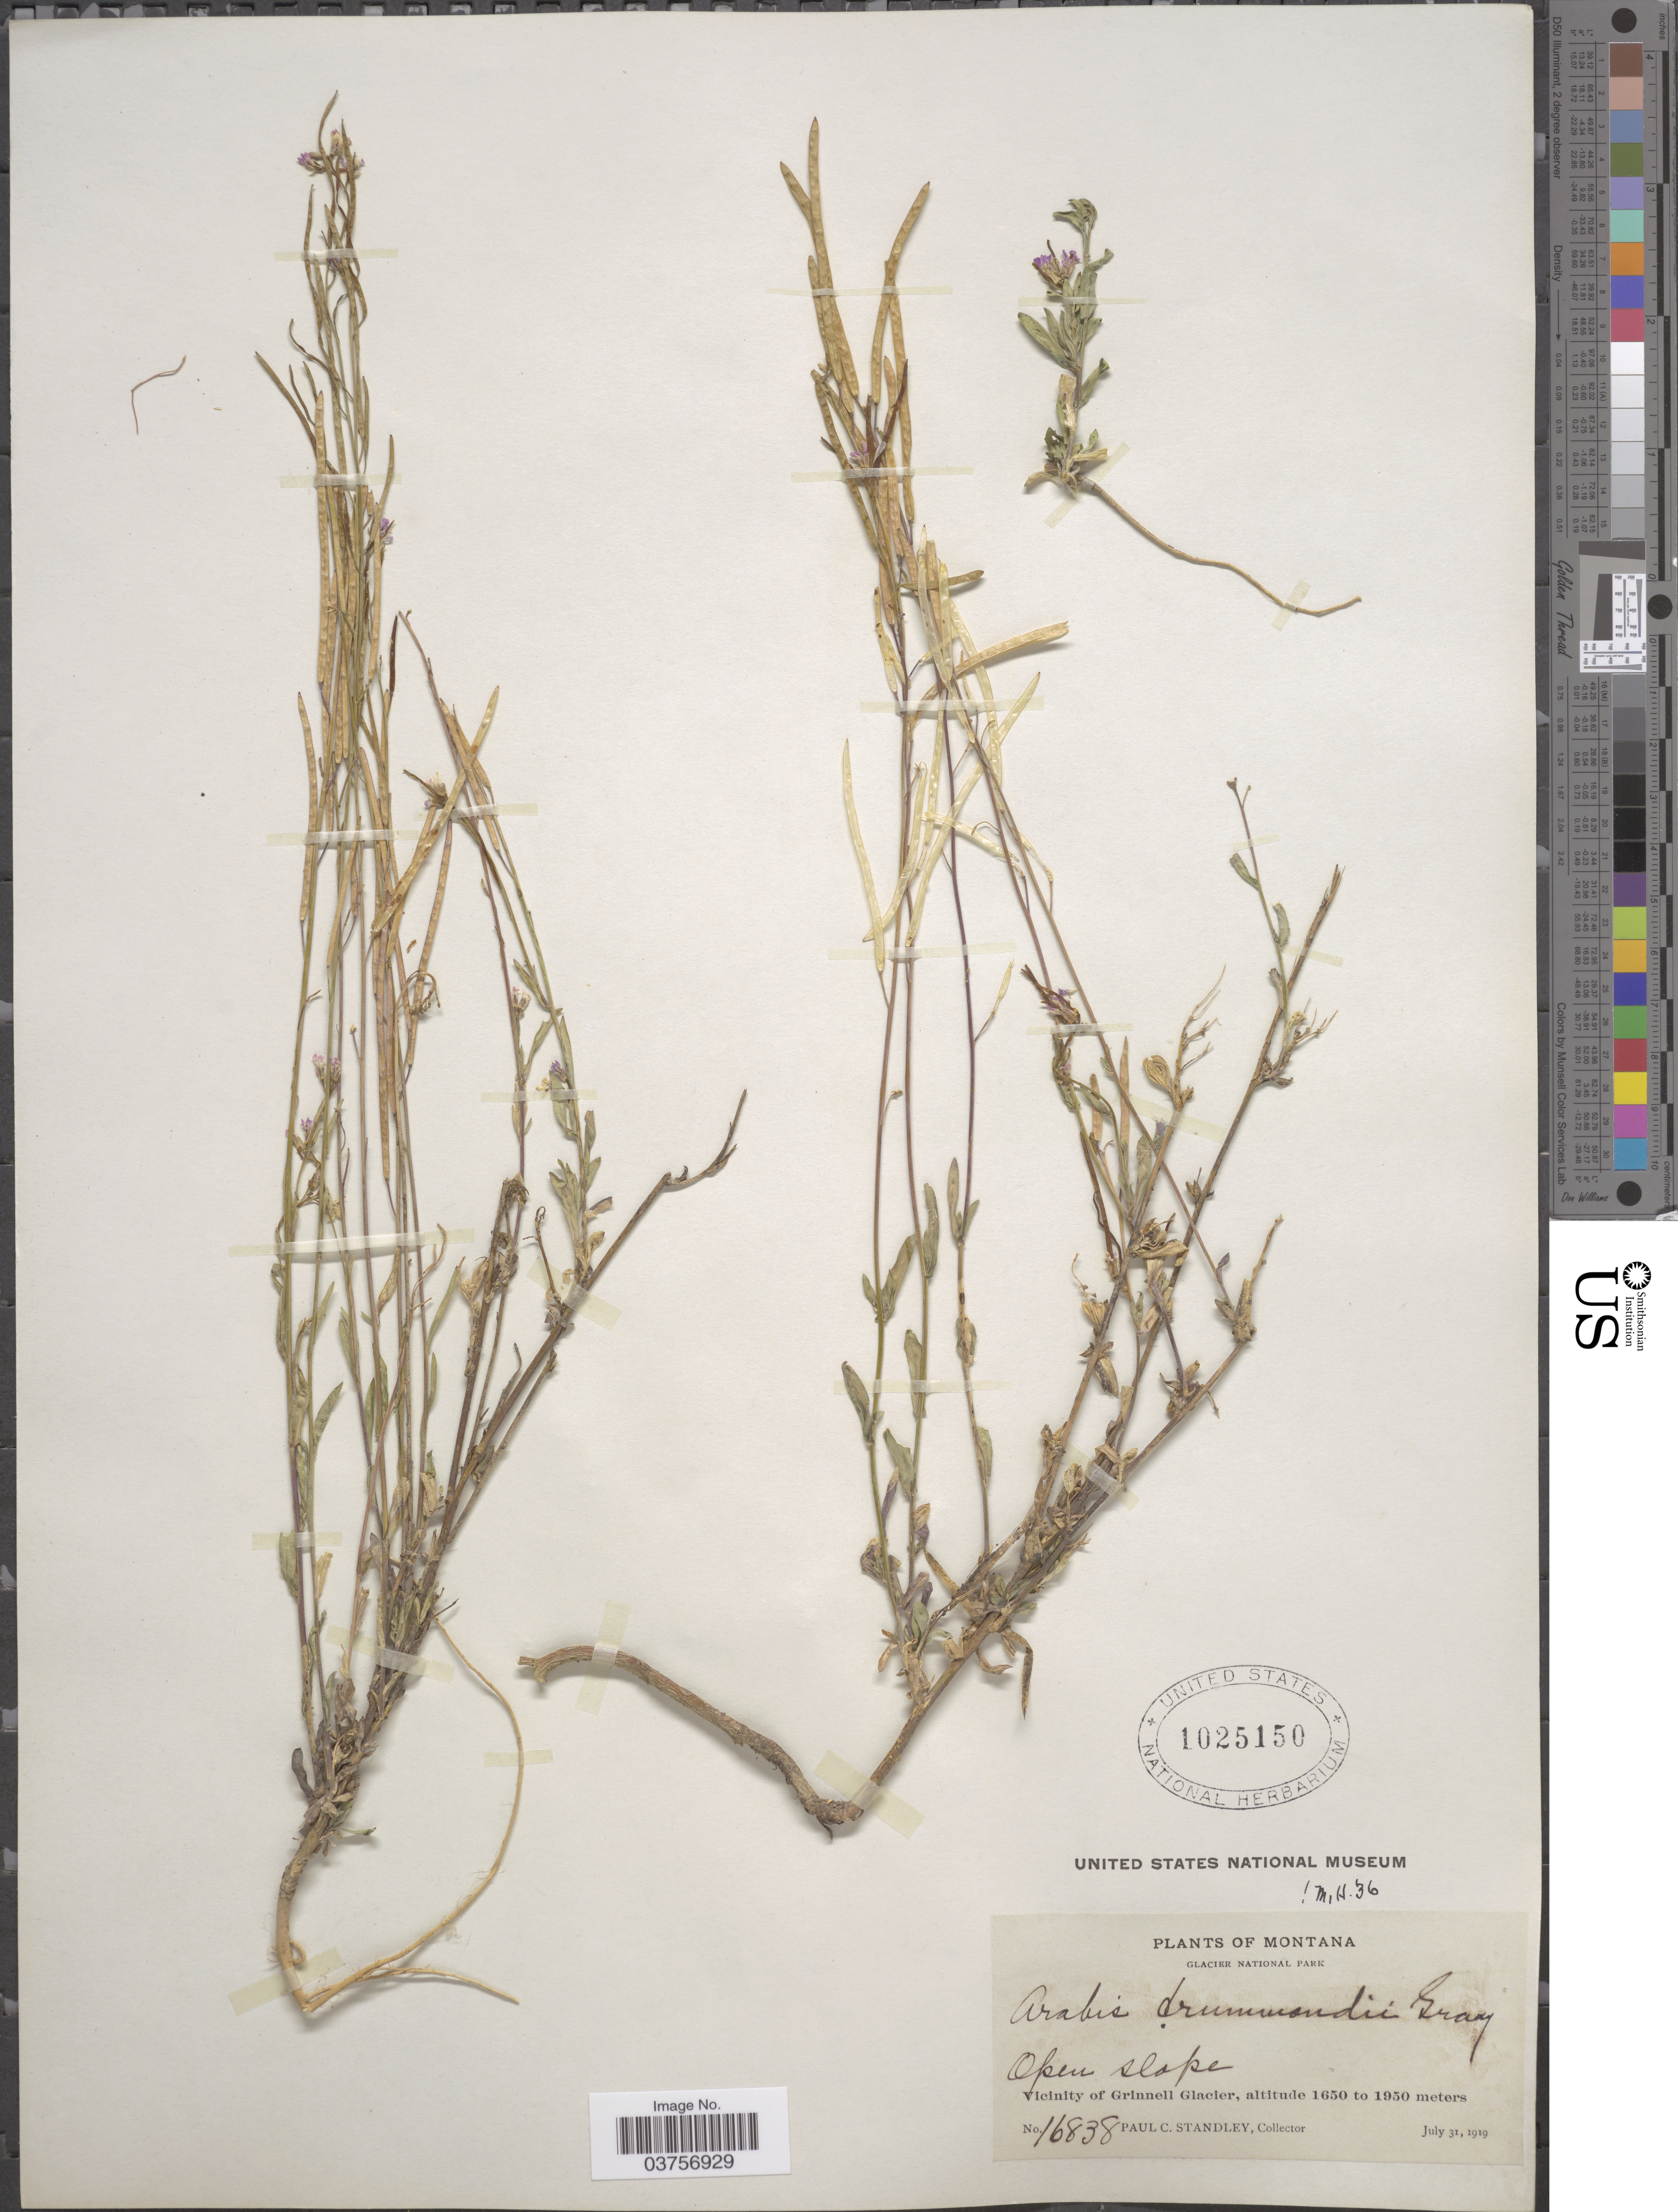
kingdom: Plantae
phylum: Tracheophyta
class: Magnoliopsida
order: Brassicales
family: Brassicaceae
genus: Arabis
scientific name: Arabis drummondii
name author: A. Gray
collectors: P. C. Standley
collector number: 16838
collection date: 1919-07-31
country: United States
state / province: Montana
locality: Glacier National Park. Open slope. Vicinity of Grinnell Glacier.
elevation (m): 1650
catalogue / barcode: US 1025150